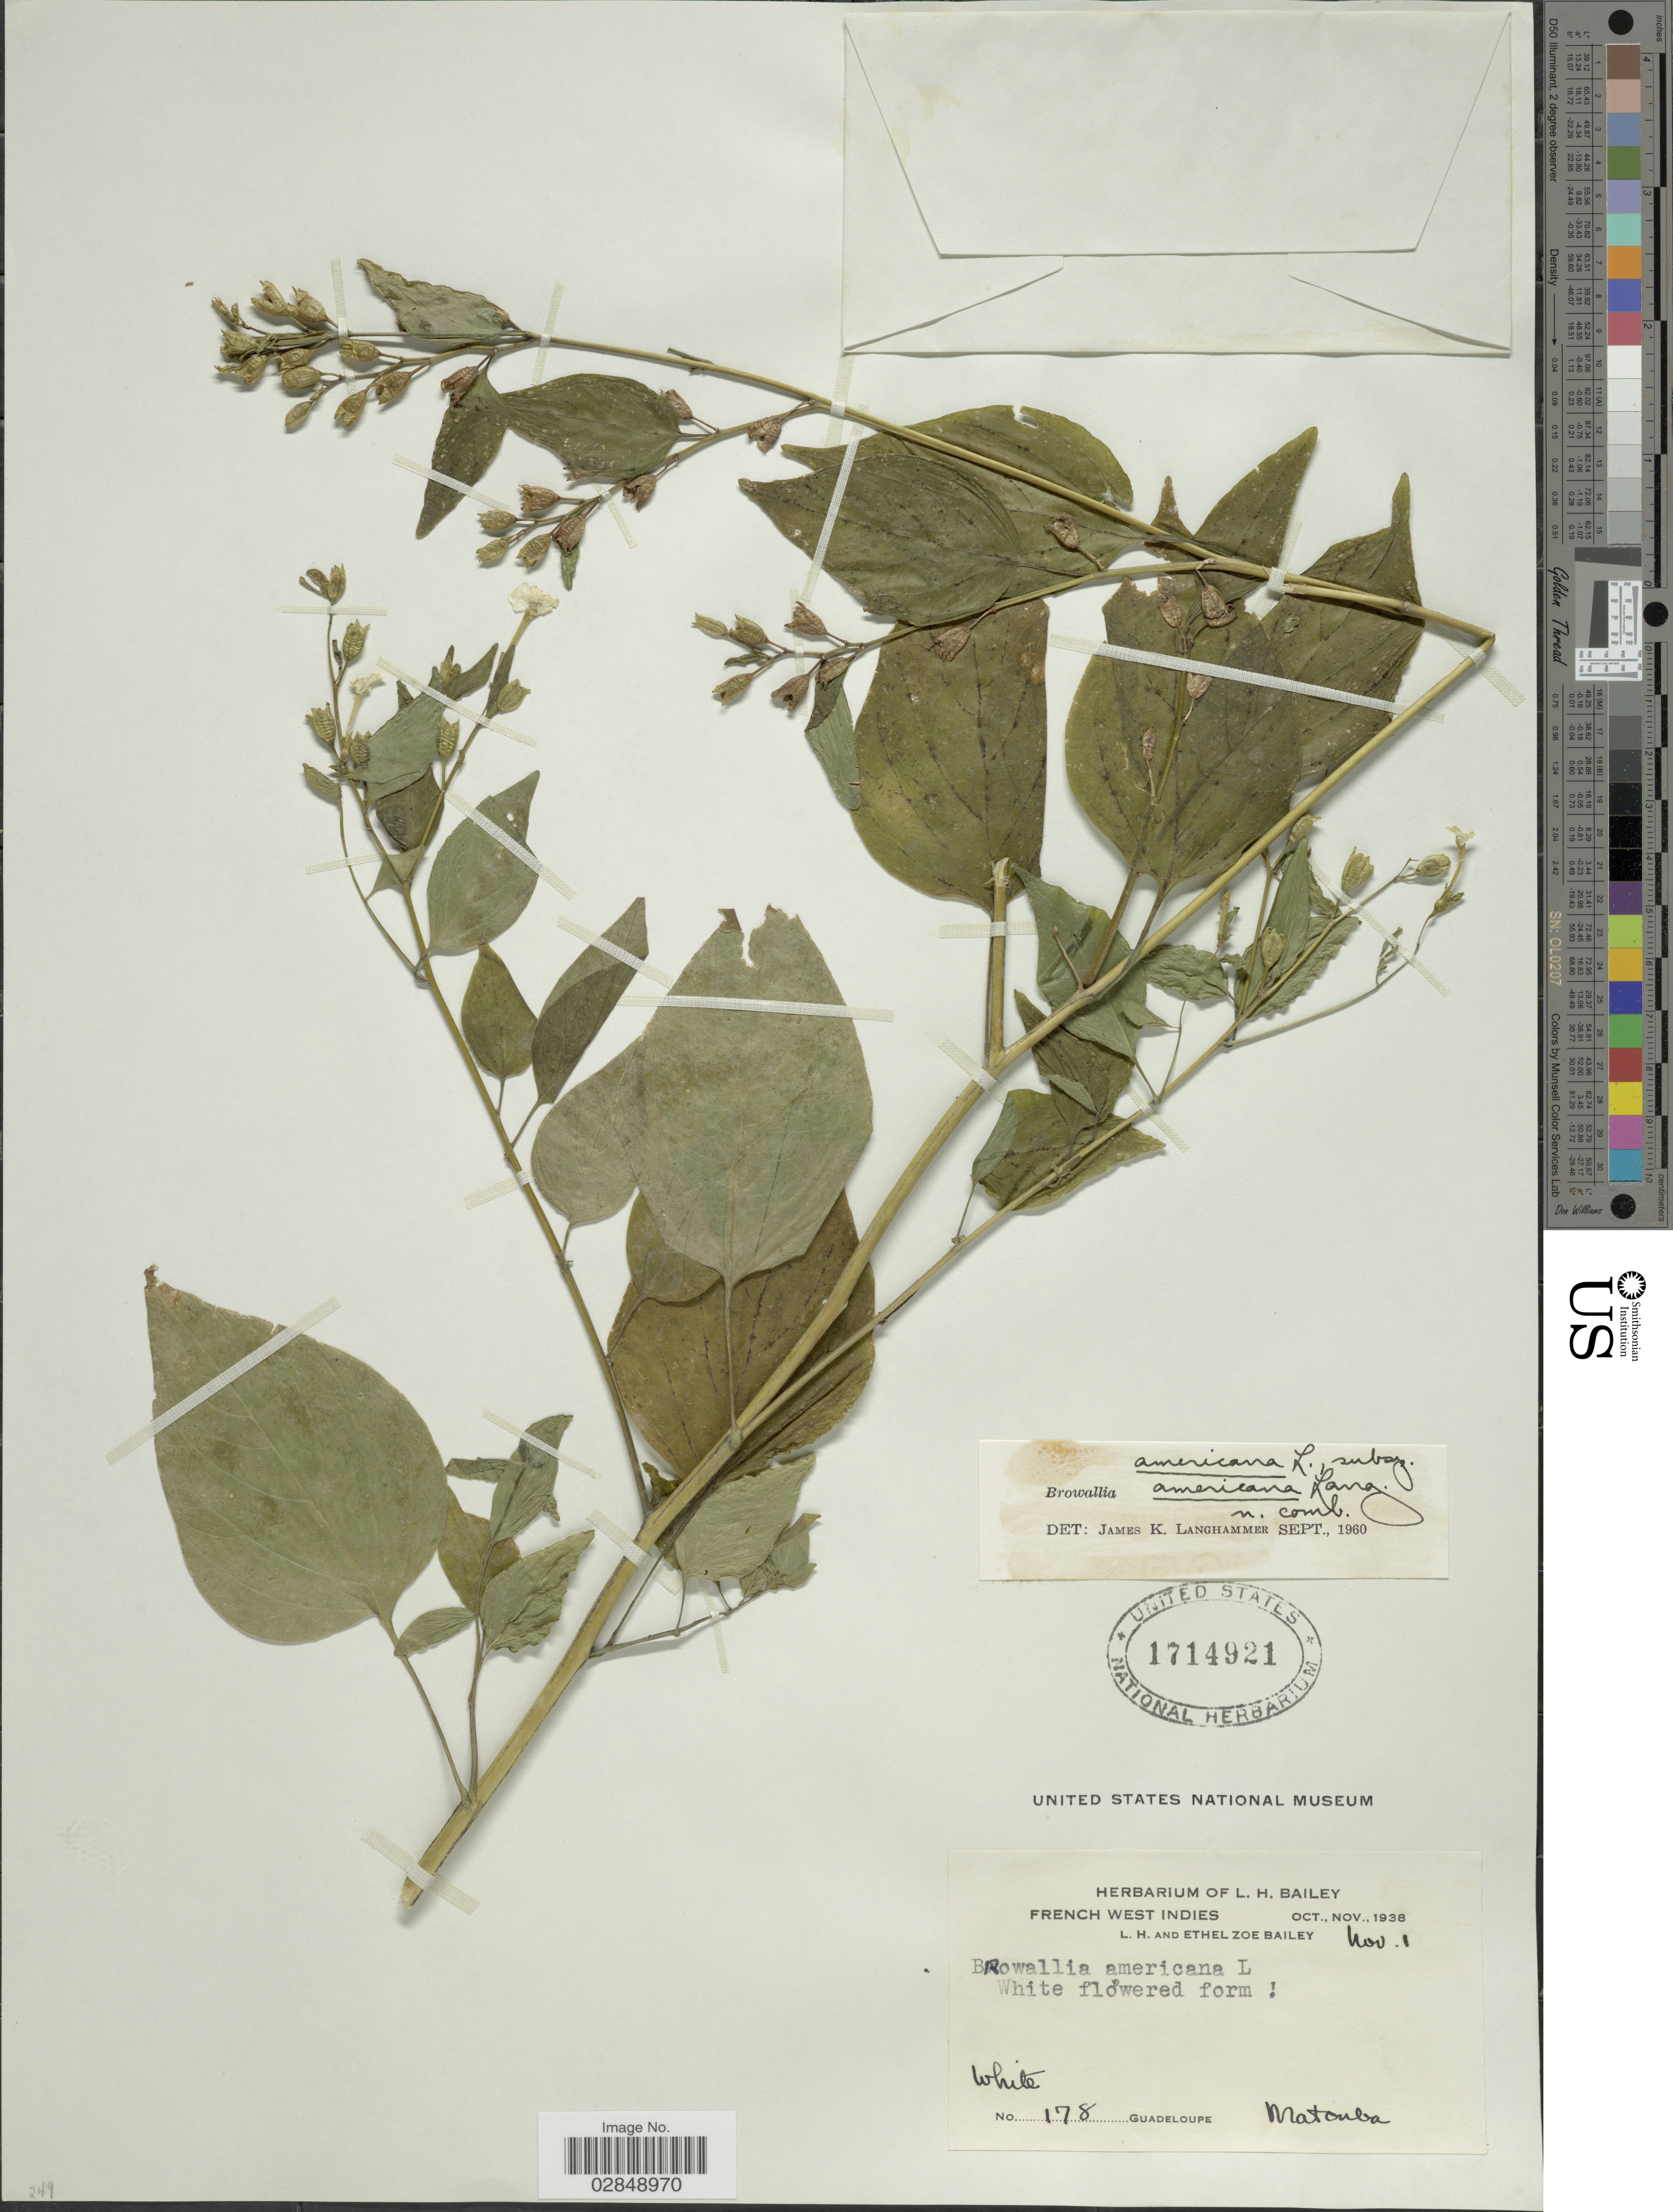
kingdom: Plantae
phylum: Tracheophyta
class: Magnoliopsida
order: Solanales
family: Solanaceae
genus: Browallia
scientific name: Browallia americana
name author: L.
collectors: L. H. Bailey & E. Z. Bailey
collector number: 178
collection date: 1938-10/1938-11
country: Guadeloupe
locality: Matouba.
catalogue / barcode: US 1714921